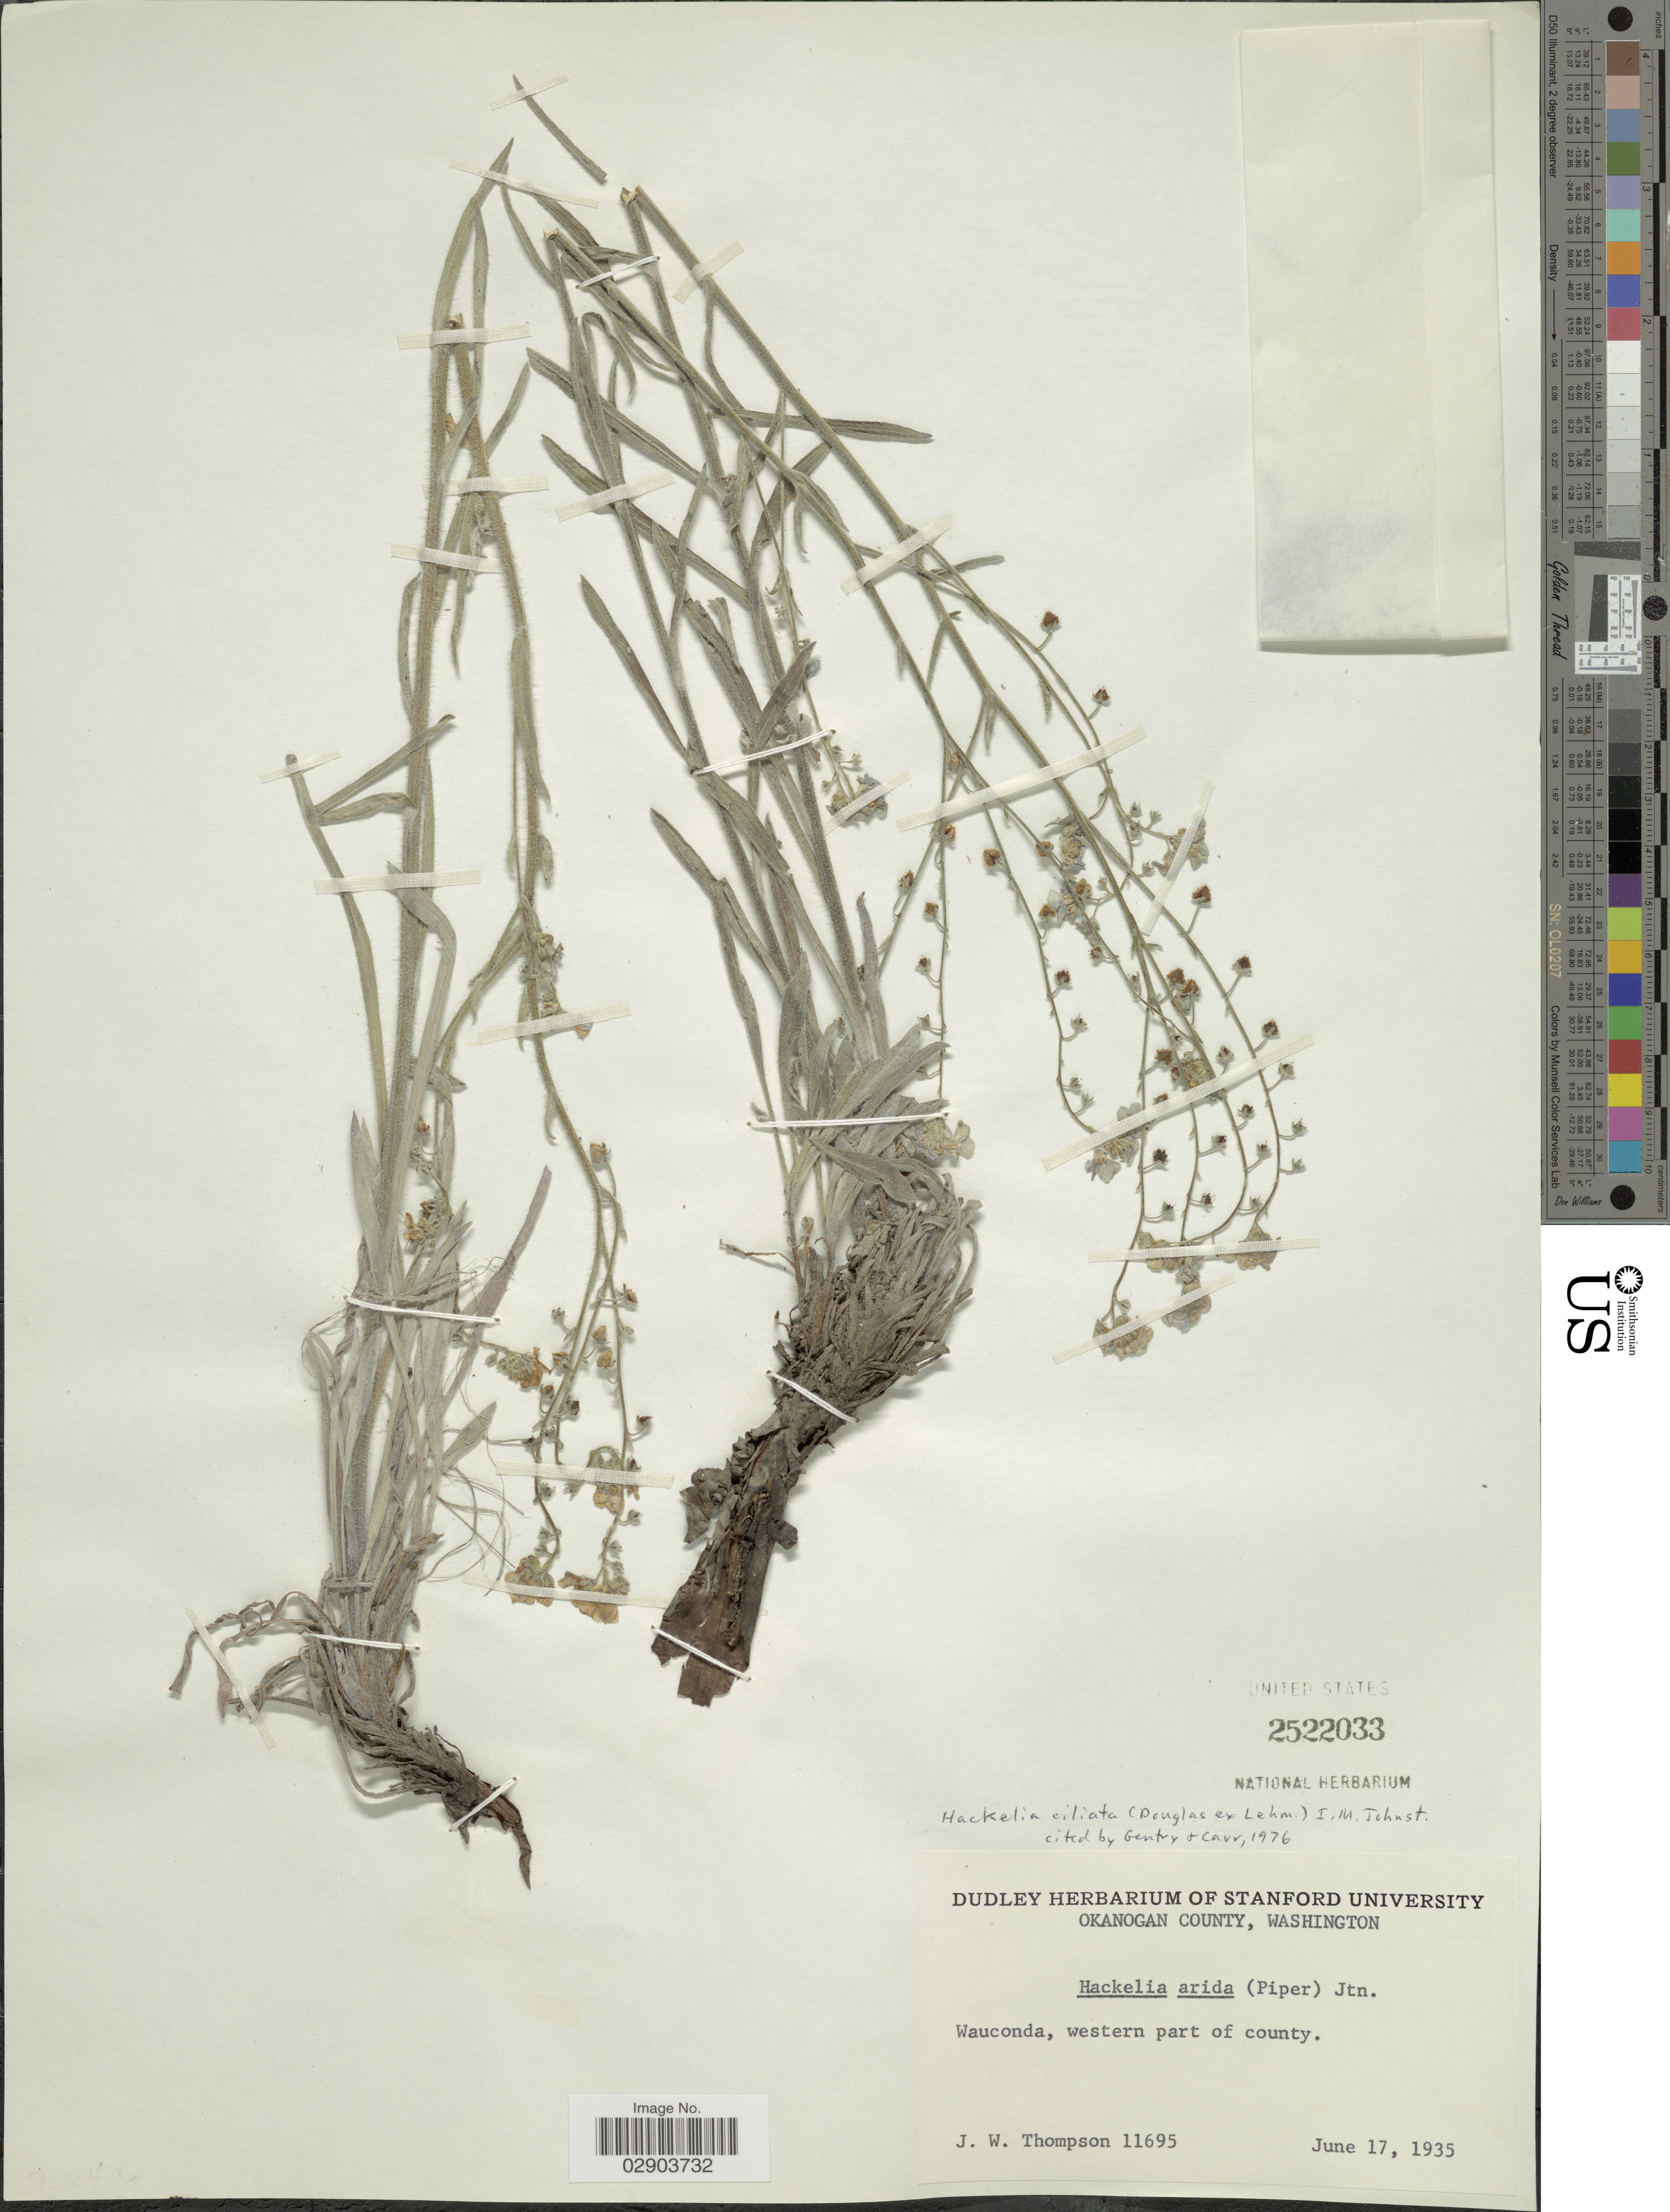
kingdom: Plantae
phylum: Tracheophyta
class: Magnoliopsida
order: Boraginales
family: Boraginaceae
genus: Hackelia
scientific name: Hackelia ciliata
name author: (Douglas ex Lehm.) I.M. Johnst.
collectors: J. Thompson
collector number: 11695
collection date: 1935-06-17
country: United States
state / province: Washington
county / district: Okanogan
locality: Okanogan County, Wauconda, western part of county.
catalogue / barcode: US 2522033